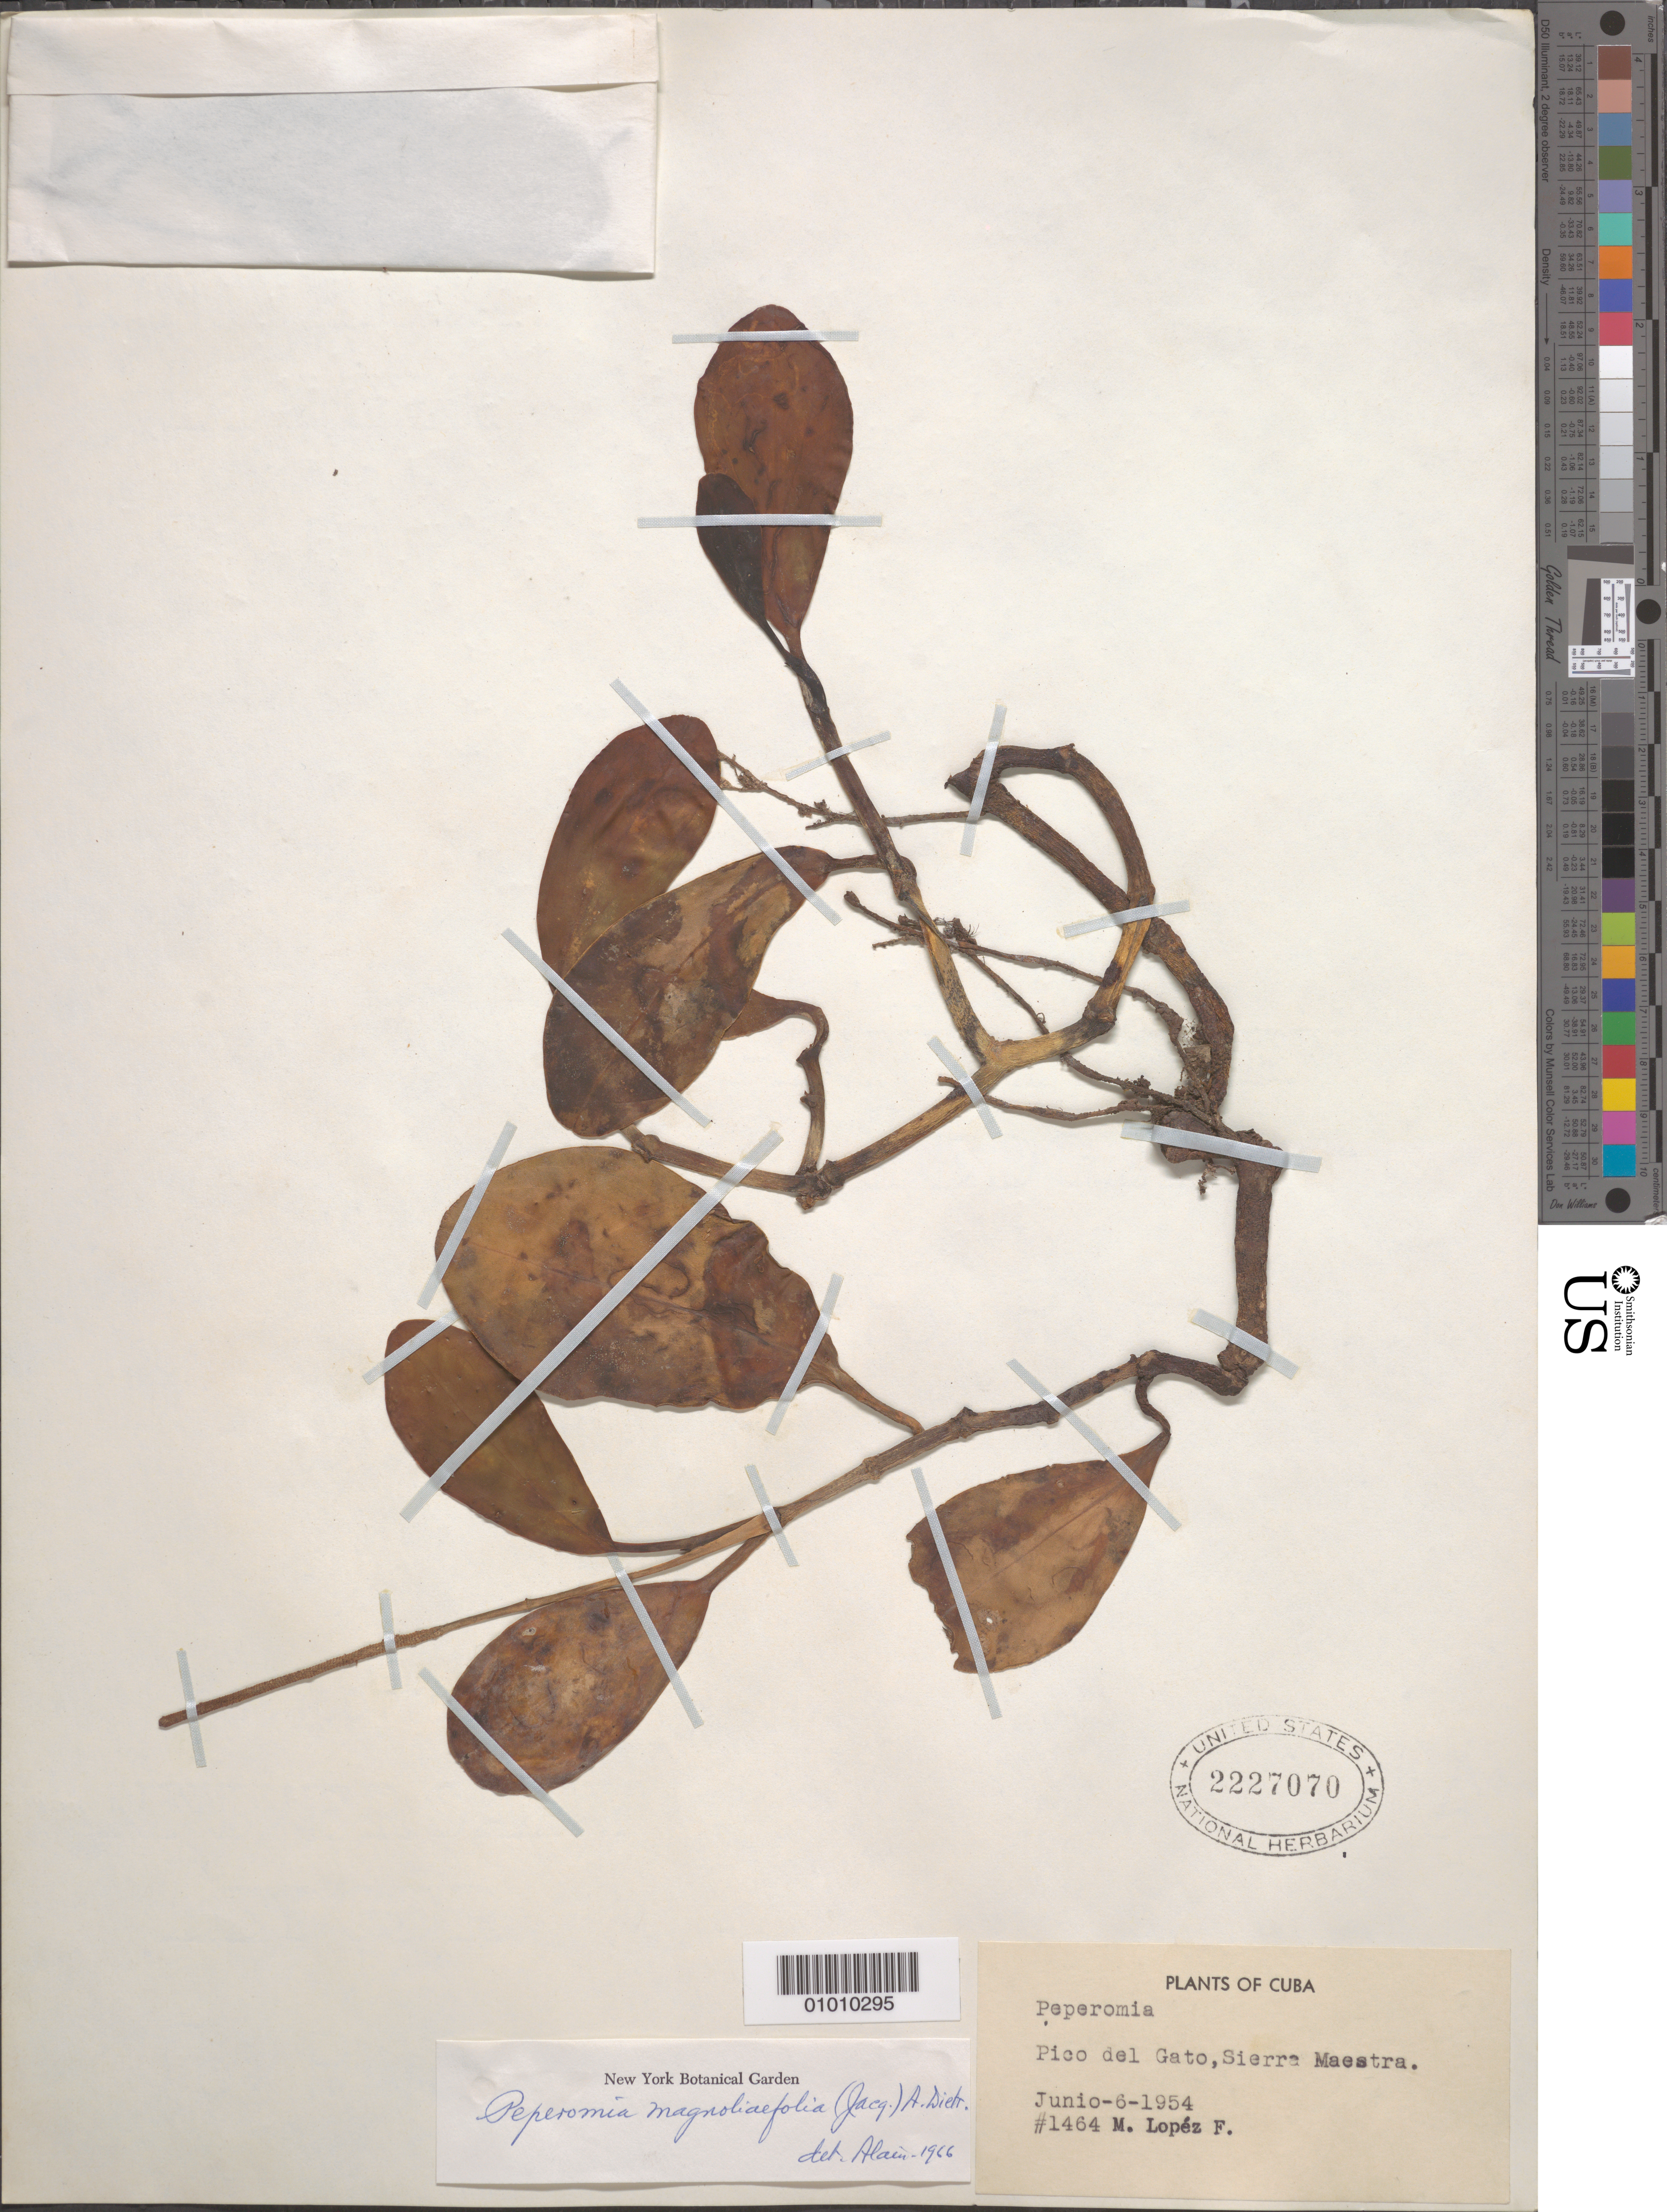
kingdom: Plantae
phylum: Tracheophyta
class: Magnoliopsida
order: Piperales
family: Piperaceae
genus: Peperomia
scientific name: Peperomia magnoliifolia var. magnoliifolia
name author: (Jacq.) A. Dietr.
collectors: M. López Figueiras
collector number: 1464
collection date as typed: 06 Jun 1954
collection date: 1954-06-06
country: Cuba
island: Cuba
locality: Pico del Gato, Sierra Maestra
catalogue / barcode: US 2227070